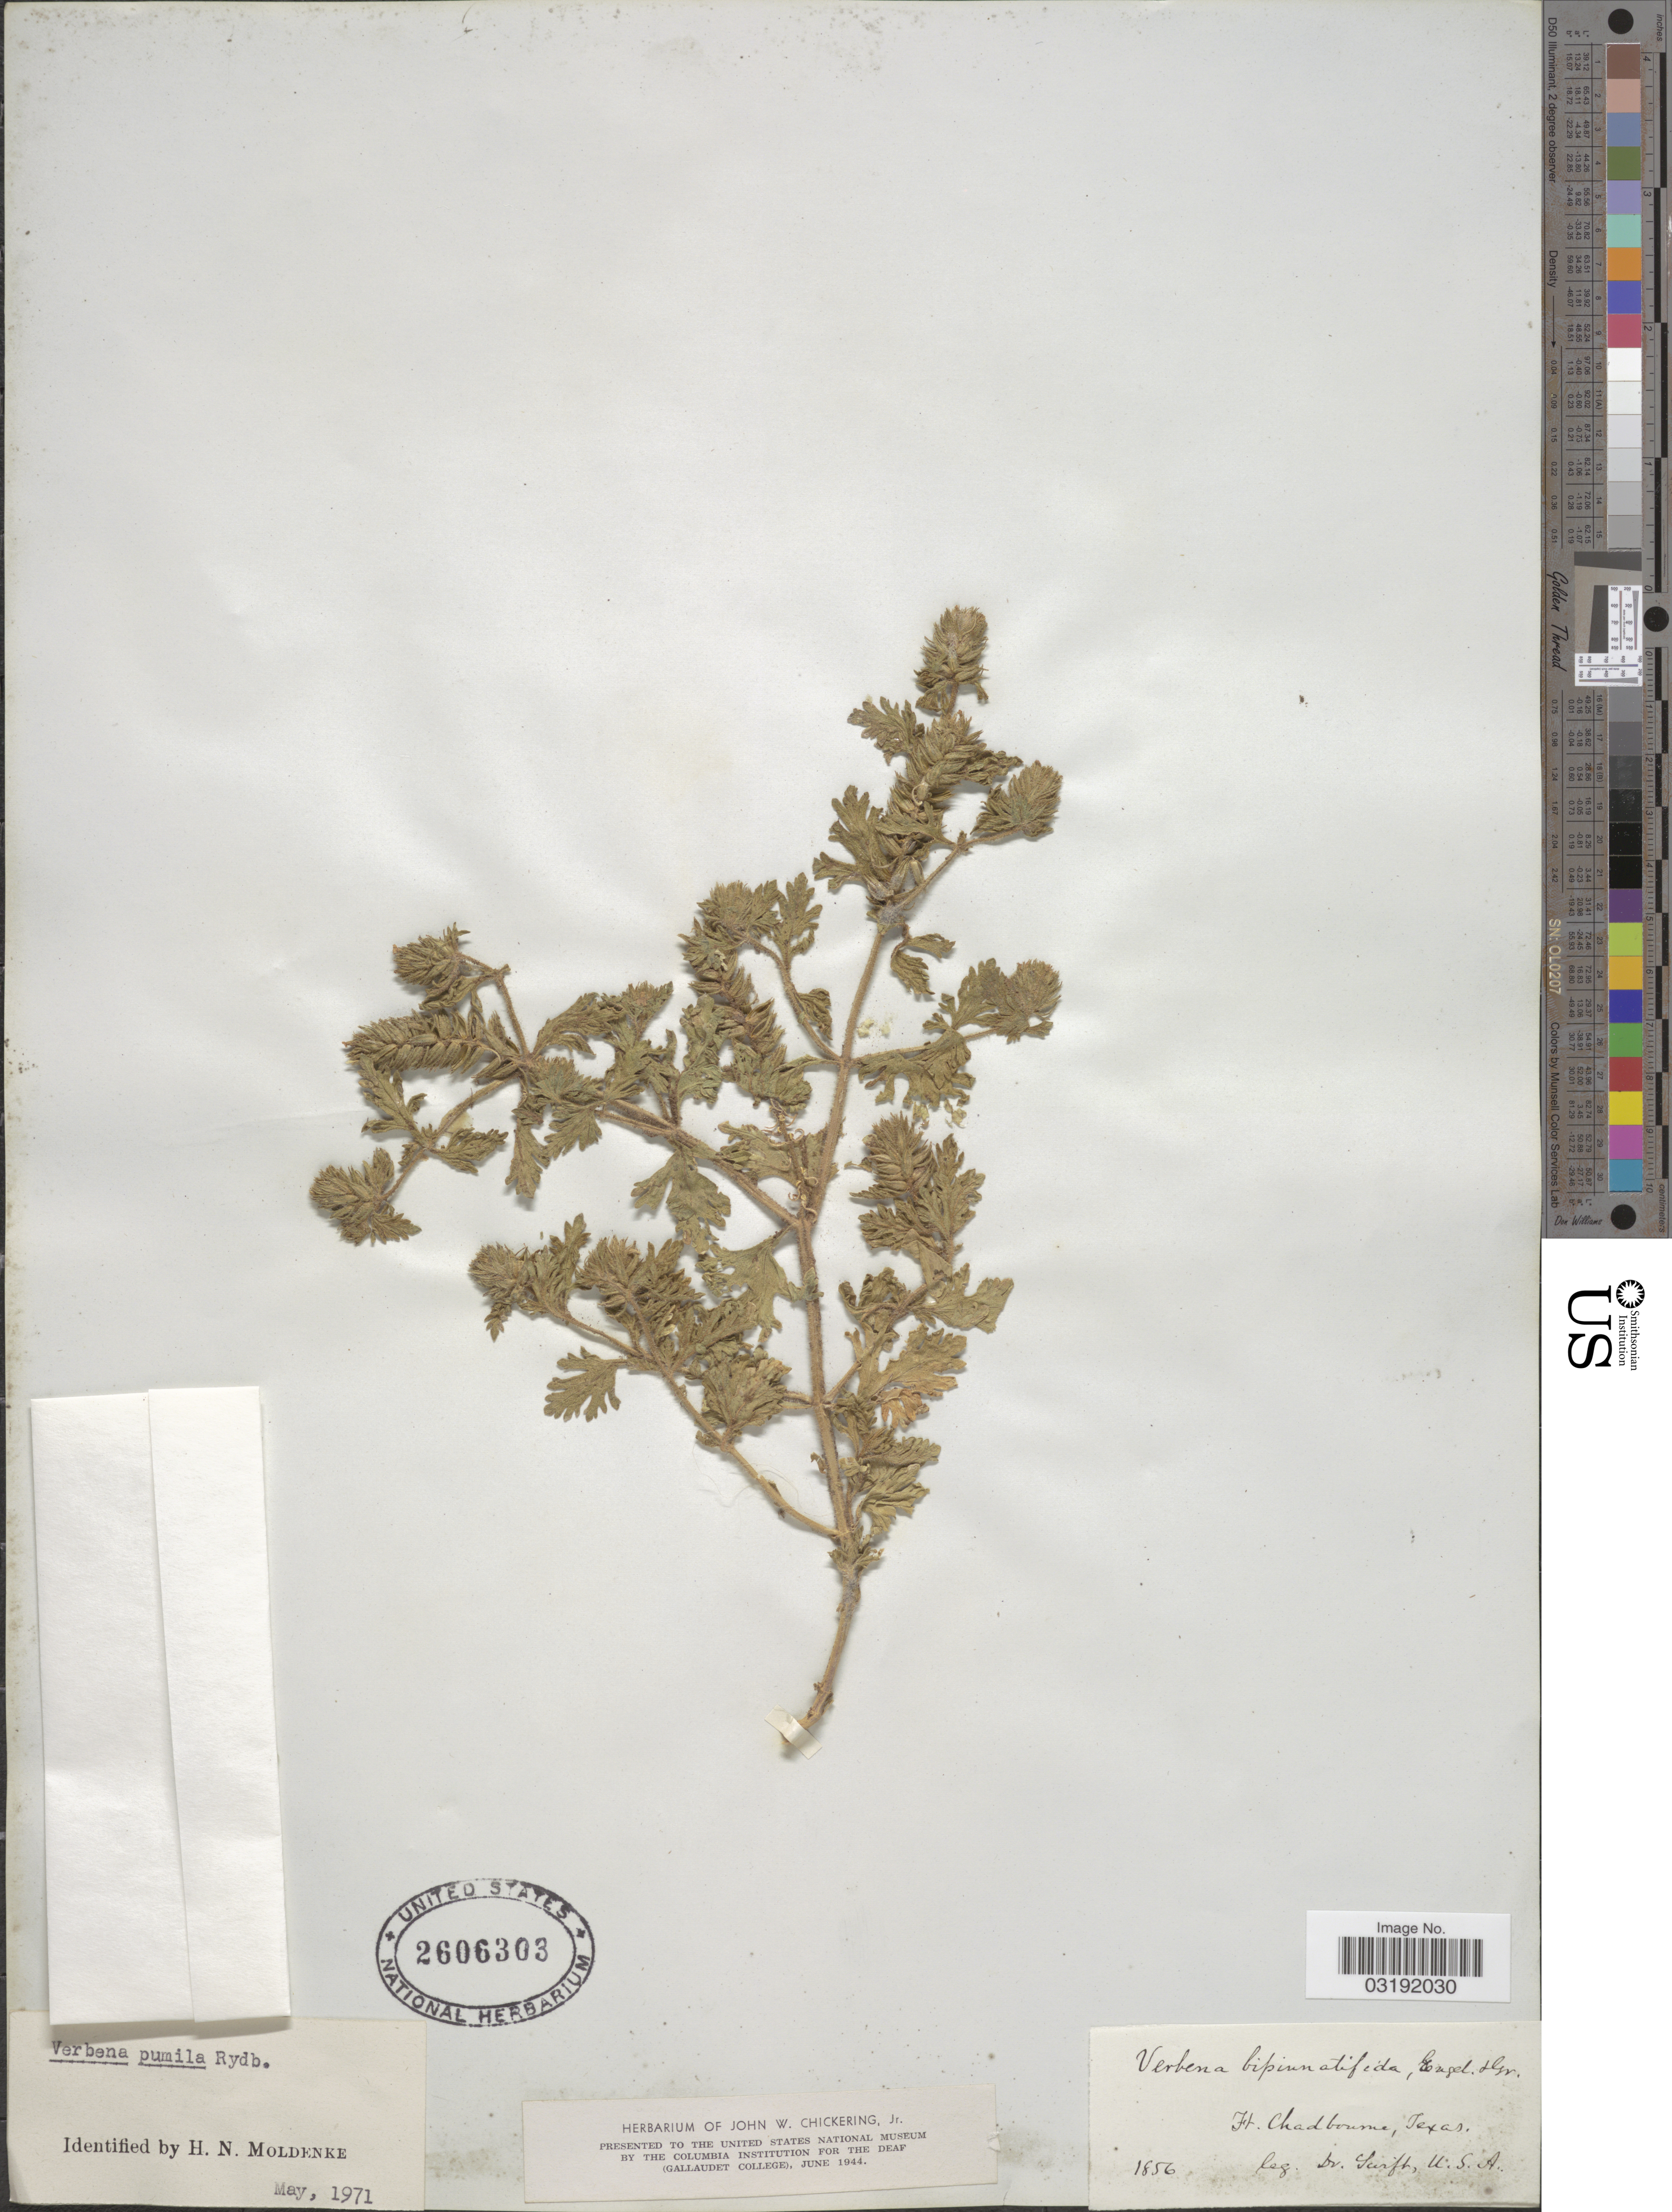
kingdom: Plantae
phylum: Tracheophyta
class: Magnoliopsida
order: Lamiales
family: Verbenaceae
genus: Verbena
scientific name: Verbena pumila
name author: Rydb.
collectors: Swift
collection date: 1856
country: United States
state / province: Texas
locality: Ft Chadbourne.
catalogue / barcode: US 2606303